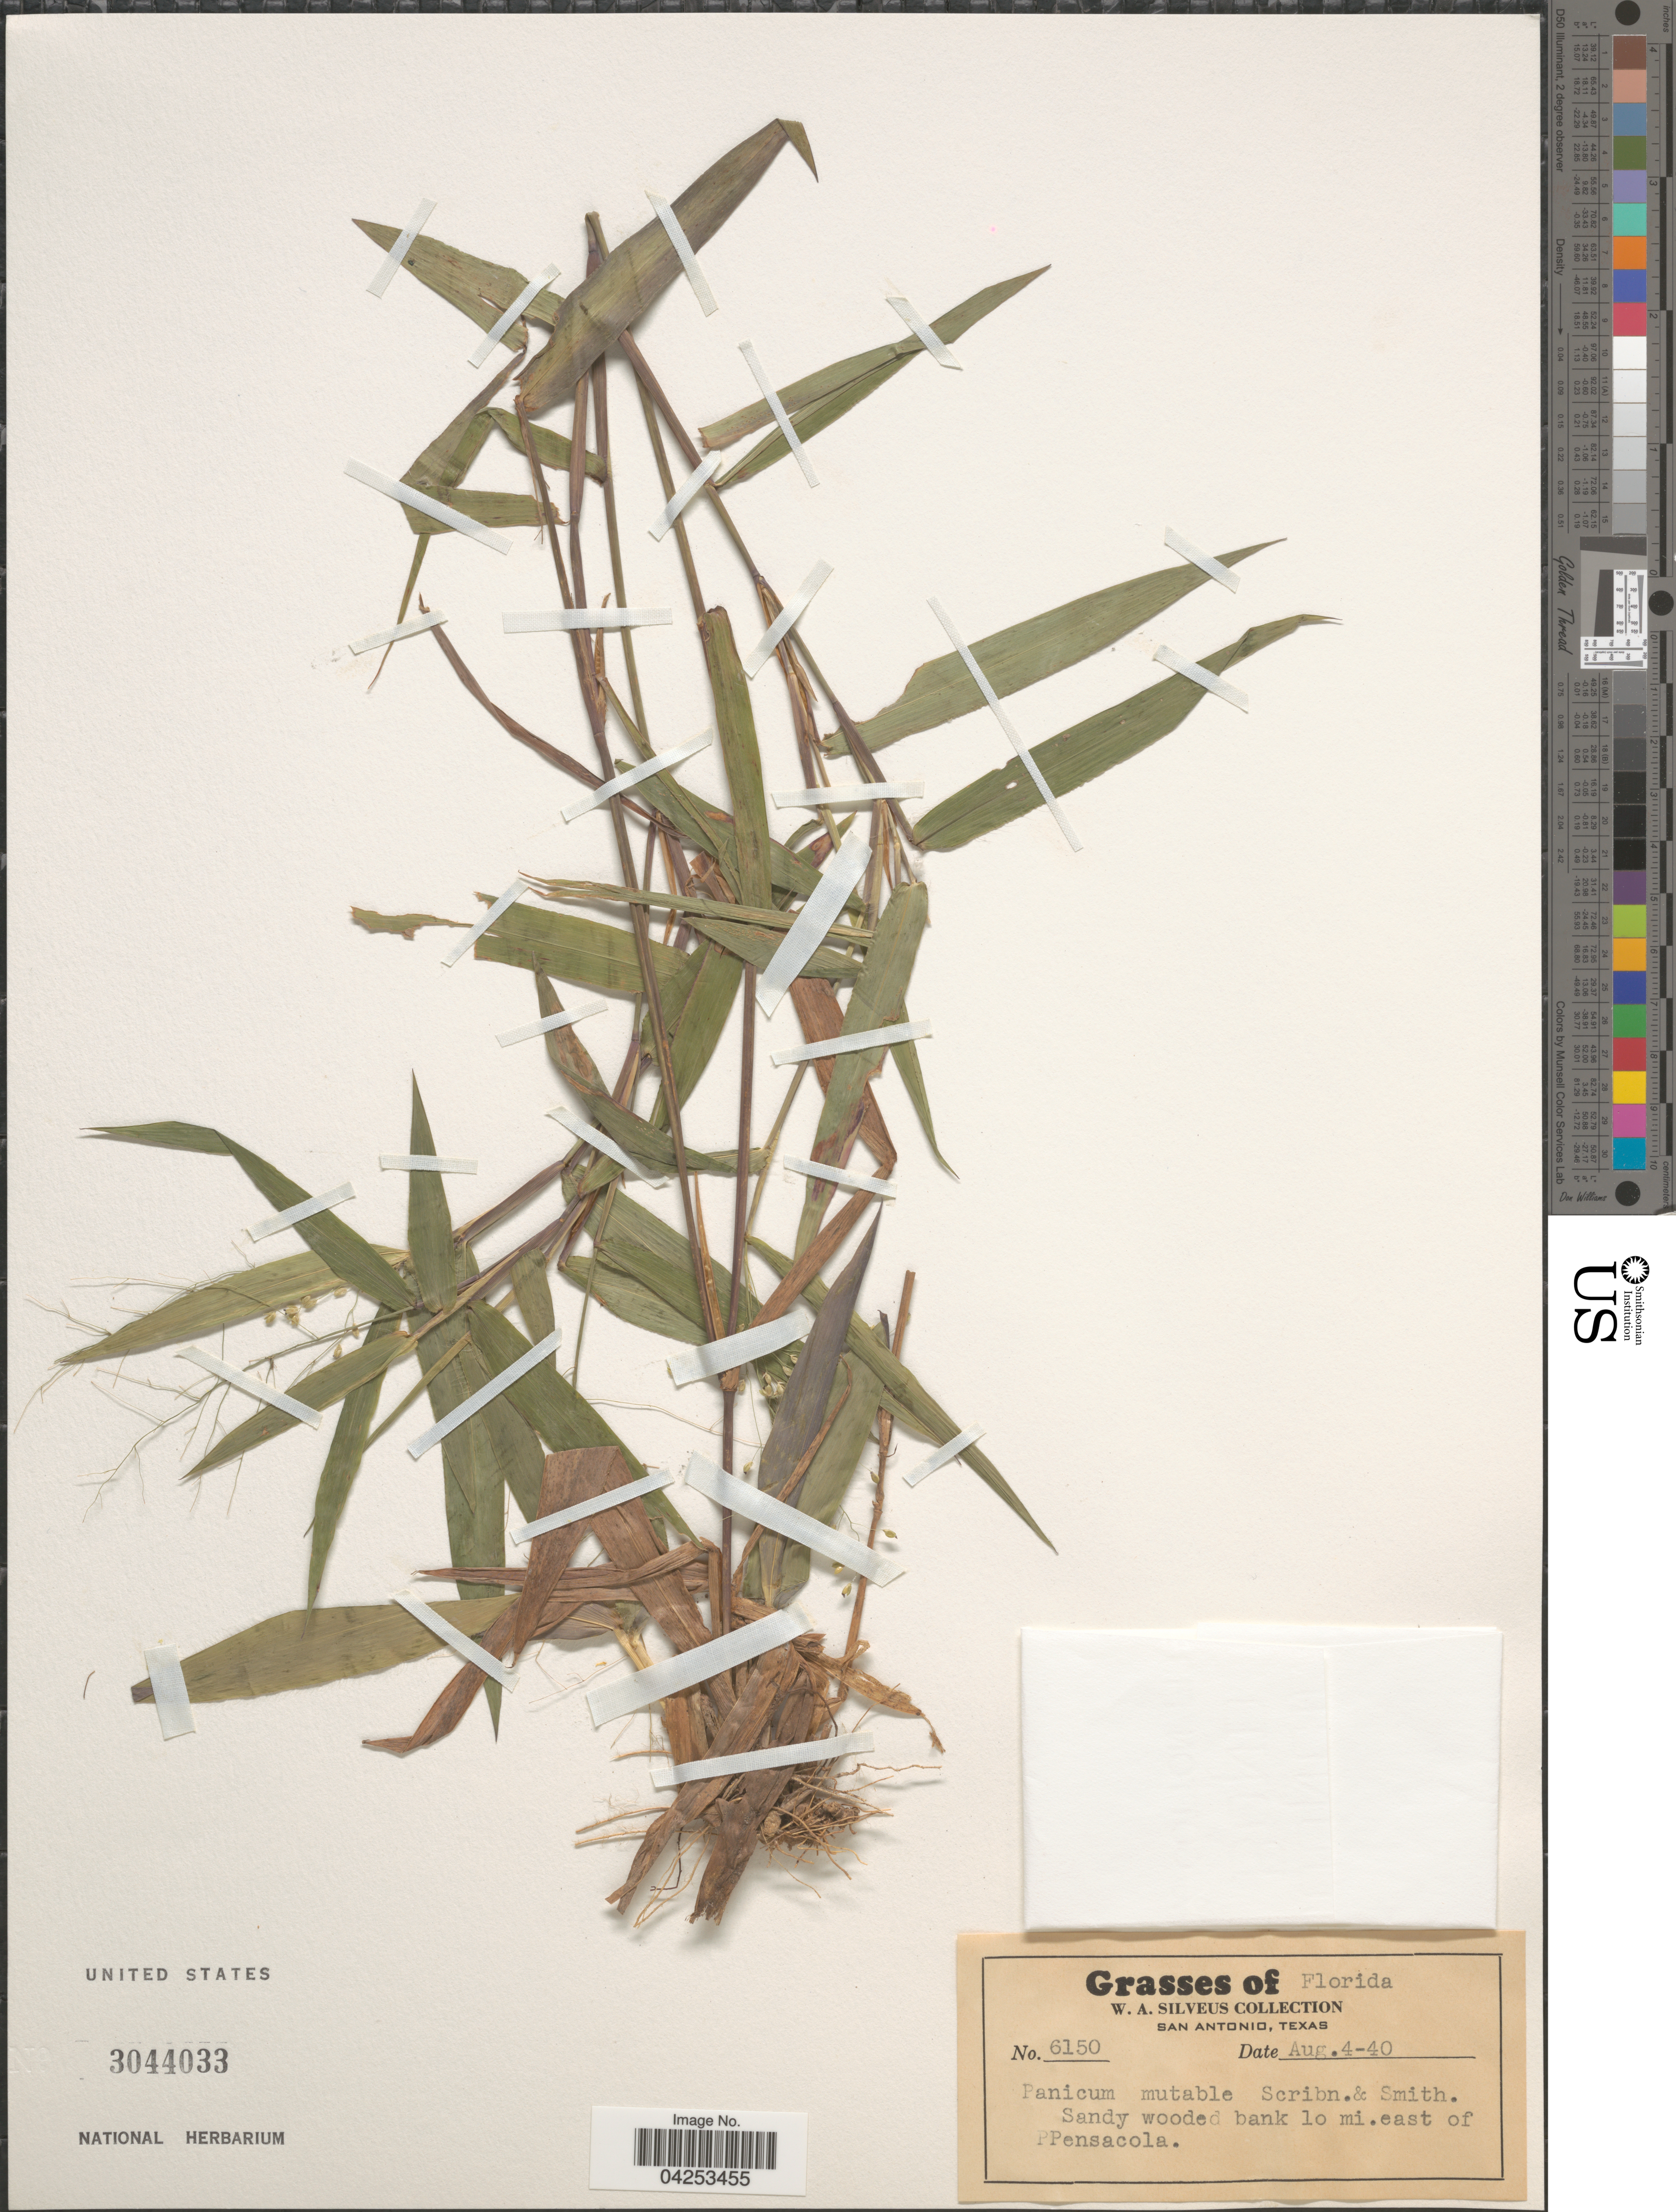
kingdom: Plantae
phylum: Tracheophyta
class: Liliopsida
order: Poales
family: Poaceae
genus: Dichanthelium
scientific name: Dichanthelium commutatum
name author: (Schult.) Gould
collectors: W. Silveus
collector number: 6150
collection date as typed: Transcribed d/m/y: 4/8/40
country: United States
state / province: Florida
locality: Sandy wooded bank 10 mi.east of Pensacola.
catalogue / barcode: US 3044033